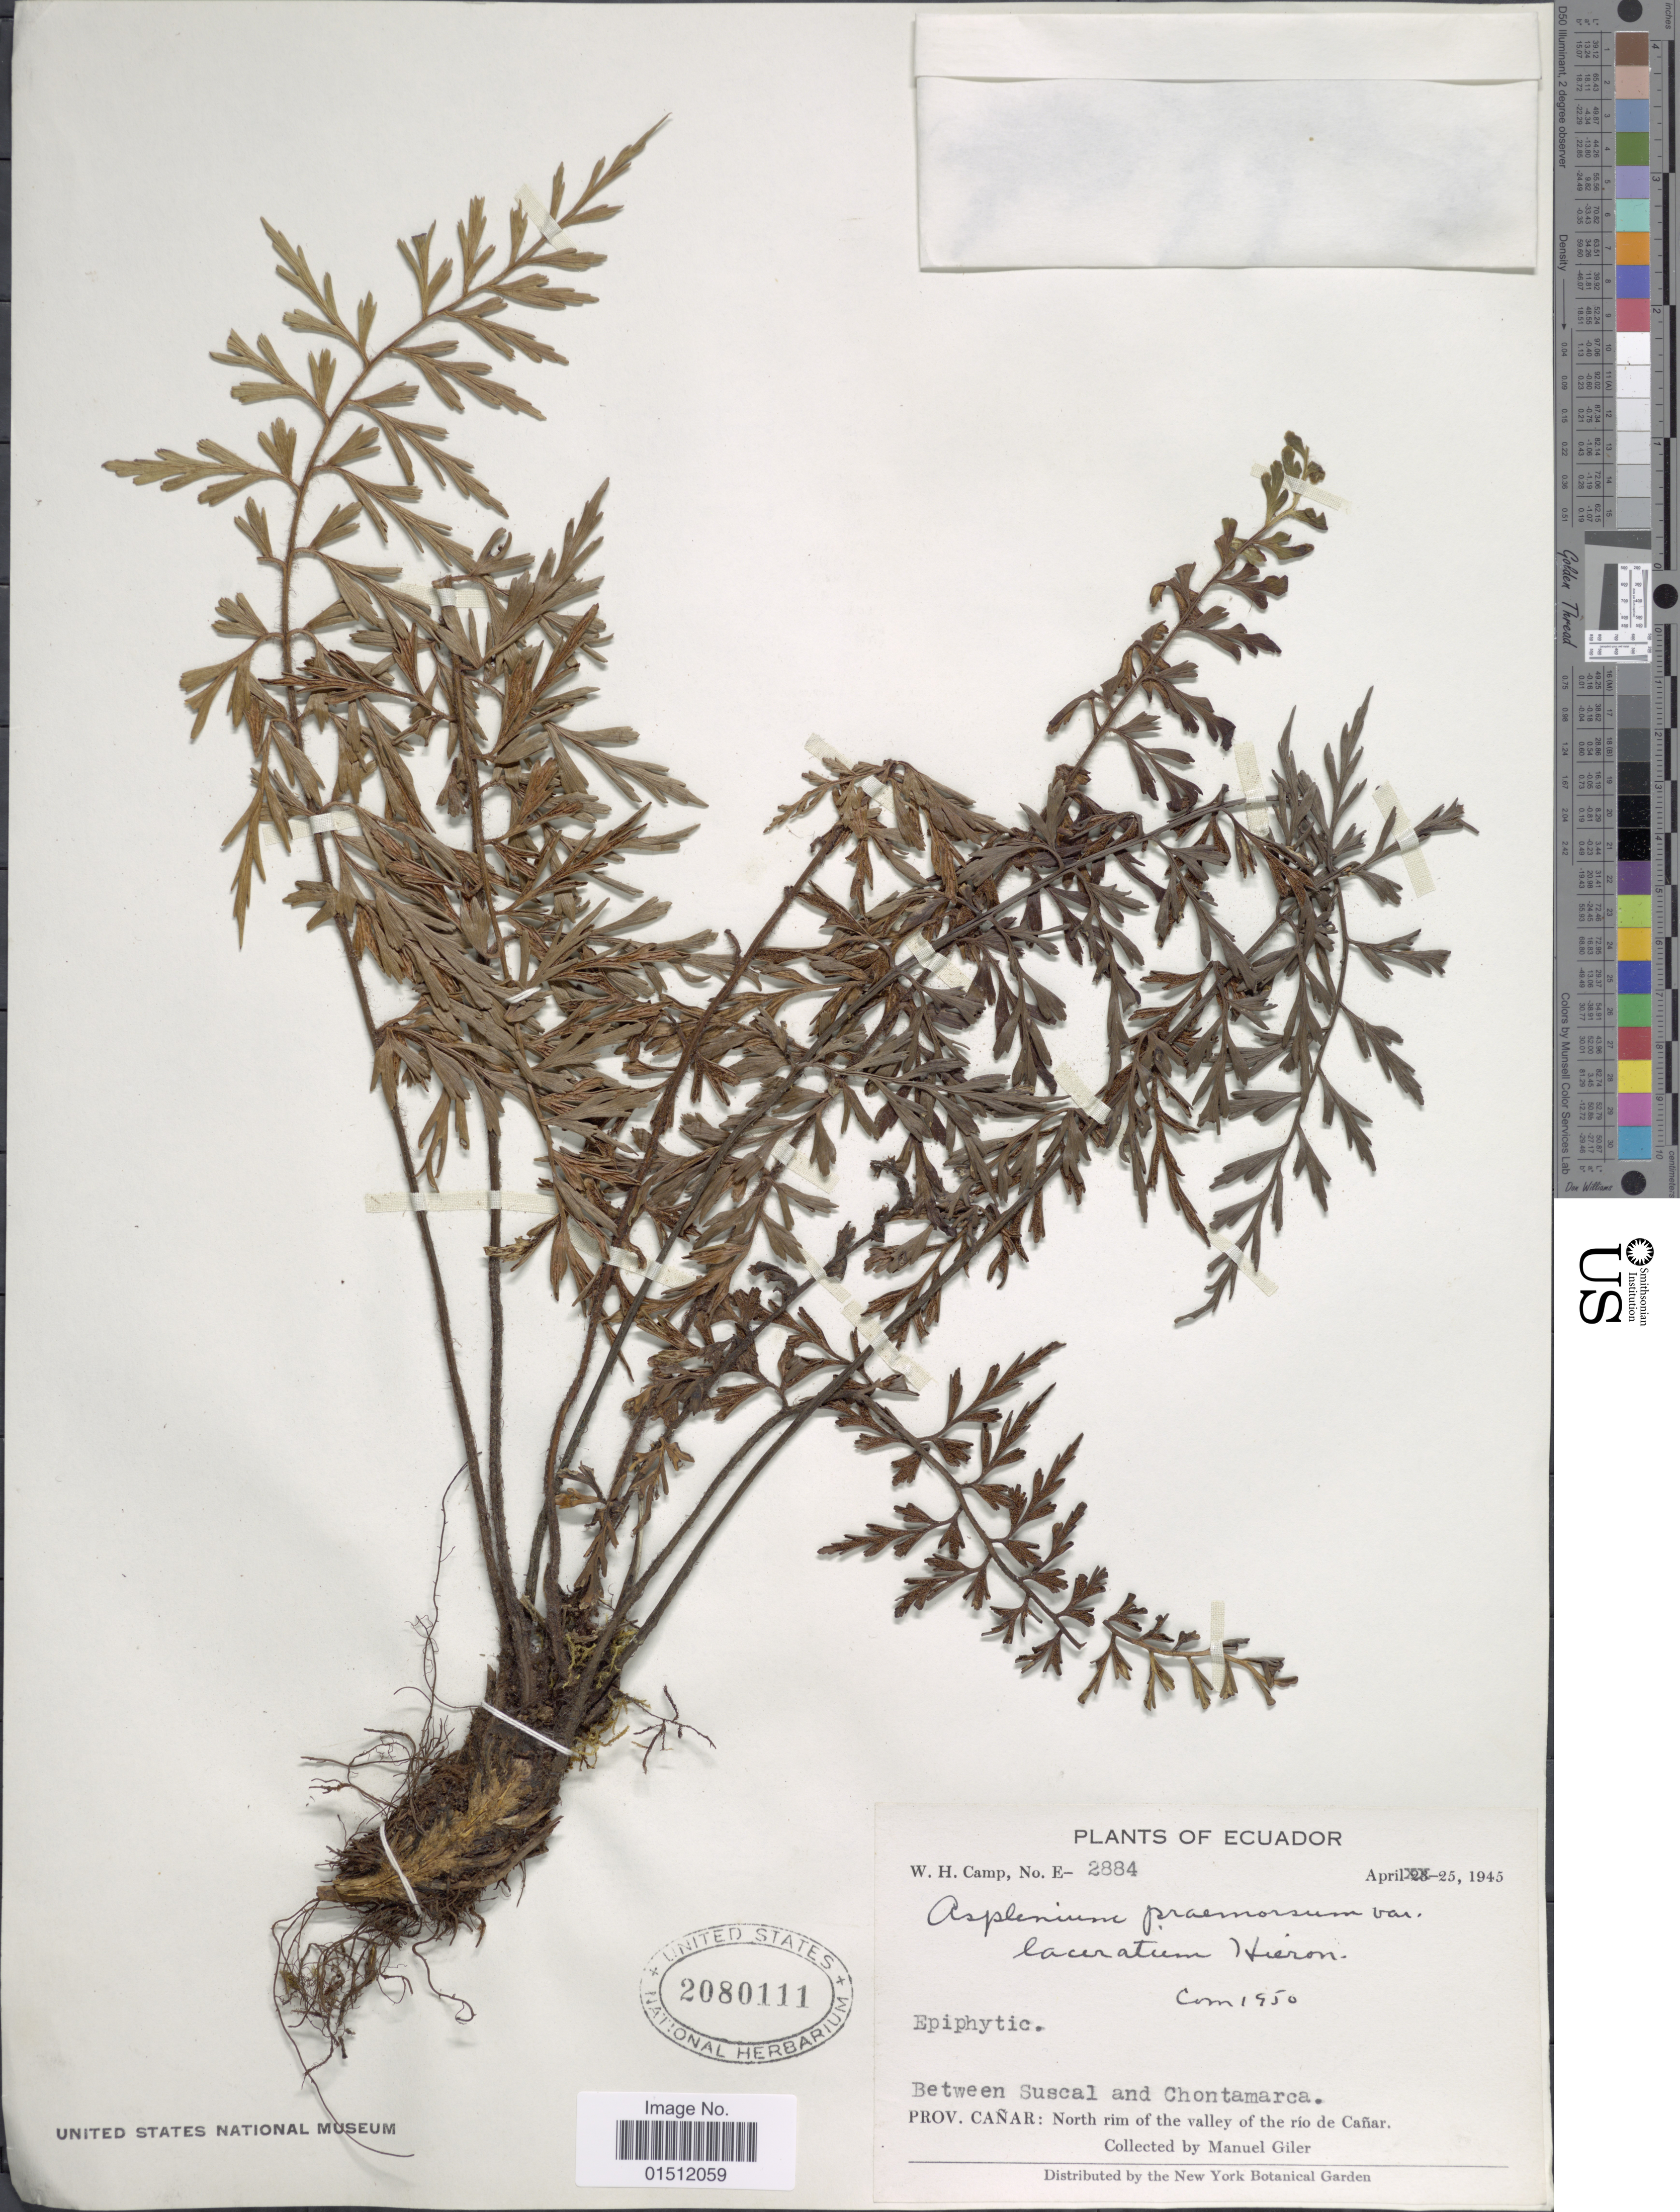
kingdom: Plantae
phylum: Tracheophyta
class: Polypodiopsida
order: Polypodiales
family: Aspleniaceae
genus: Asplenium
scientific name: Asplenium praemorsum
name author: Sw.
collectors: M. Gíler & W. H. Camp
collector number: E-2884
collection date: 1945-04-25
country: Ecuador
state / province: Cañar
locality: Between Suscal and Chontamarca. Prov. Canar:North rim of the Valley of the rio de Canar.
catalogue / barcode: US 2080111